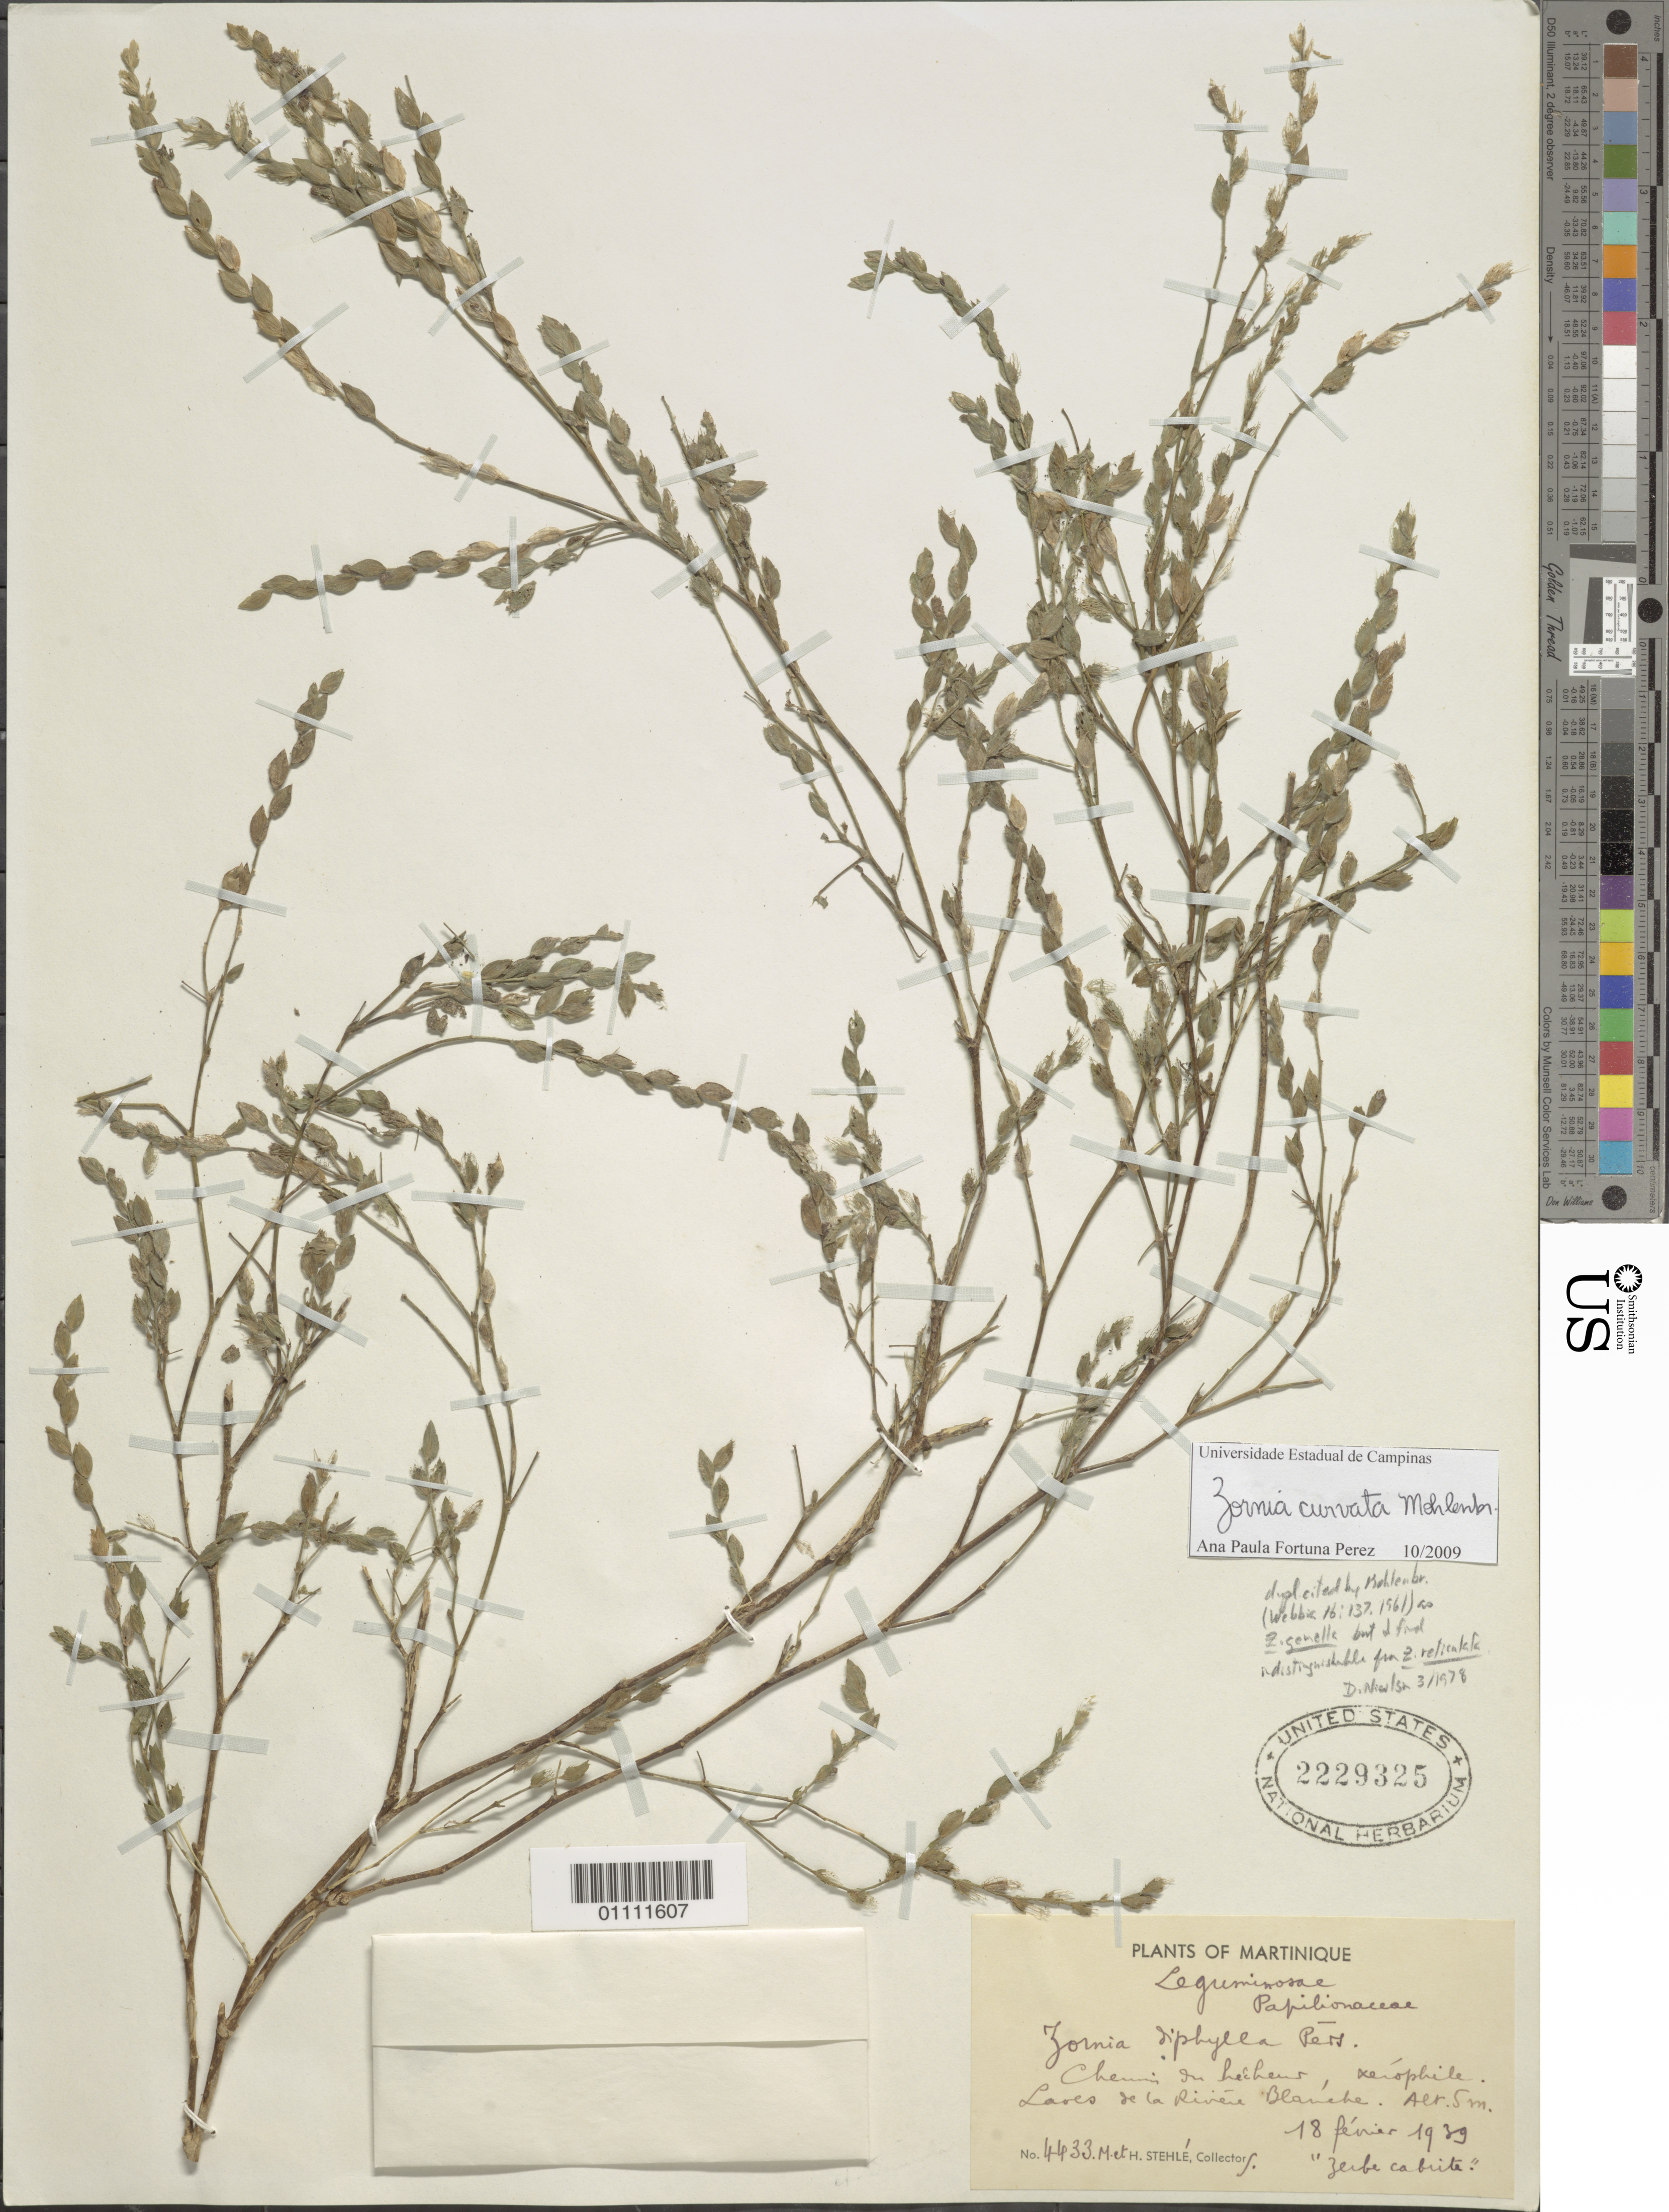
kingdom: Plantae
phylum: Tracheophyta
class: Magnoliopsida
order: Fabales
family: Fabaceae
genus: Zornia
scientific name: Zornia curvata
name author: Mohlenbr.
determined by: Fortuna-Perez, Ana Paula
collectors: H. Stehlé & M. Stehlé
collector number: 4433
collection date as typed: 18 Feb 1939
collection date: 1939-02-18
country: Martinique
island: Martinique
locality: Chemin du Precheur, Riviére Blanche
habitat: Xéophiles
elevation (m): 5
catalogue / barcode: US 2229325